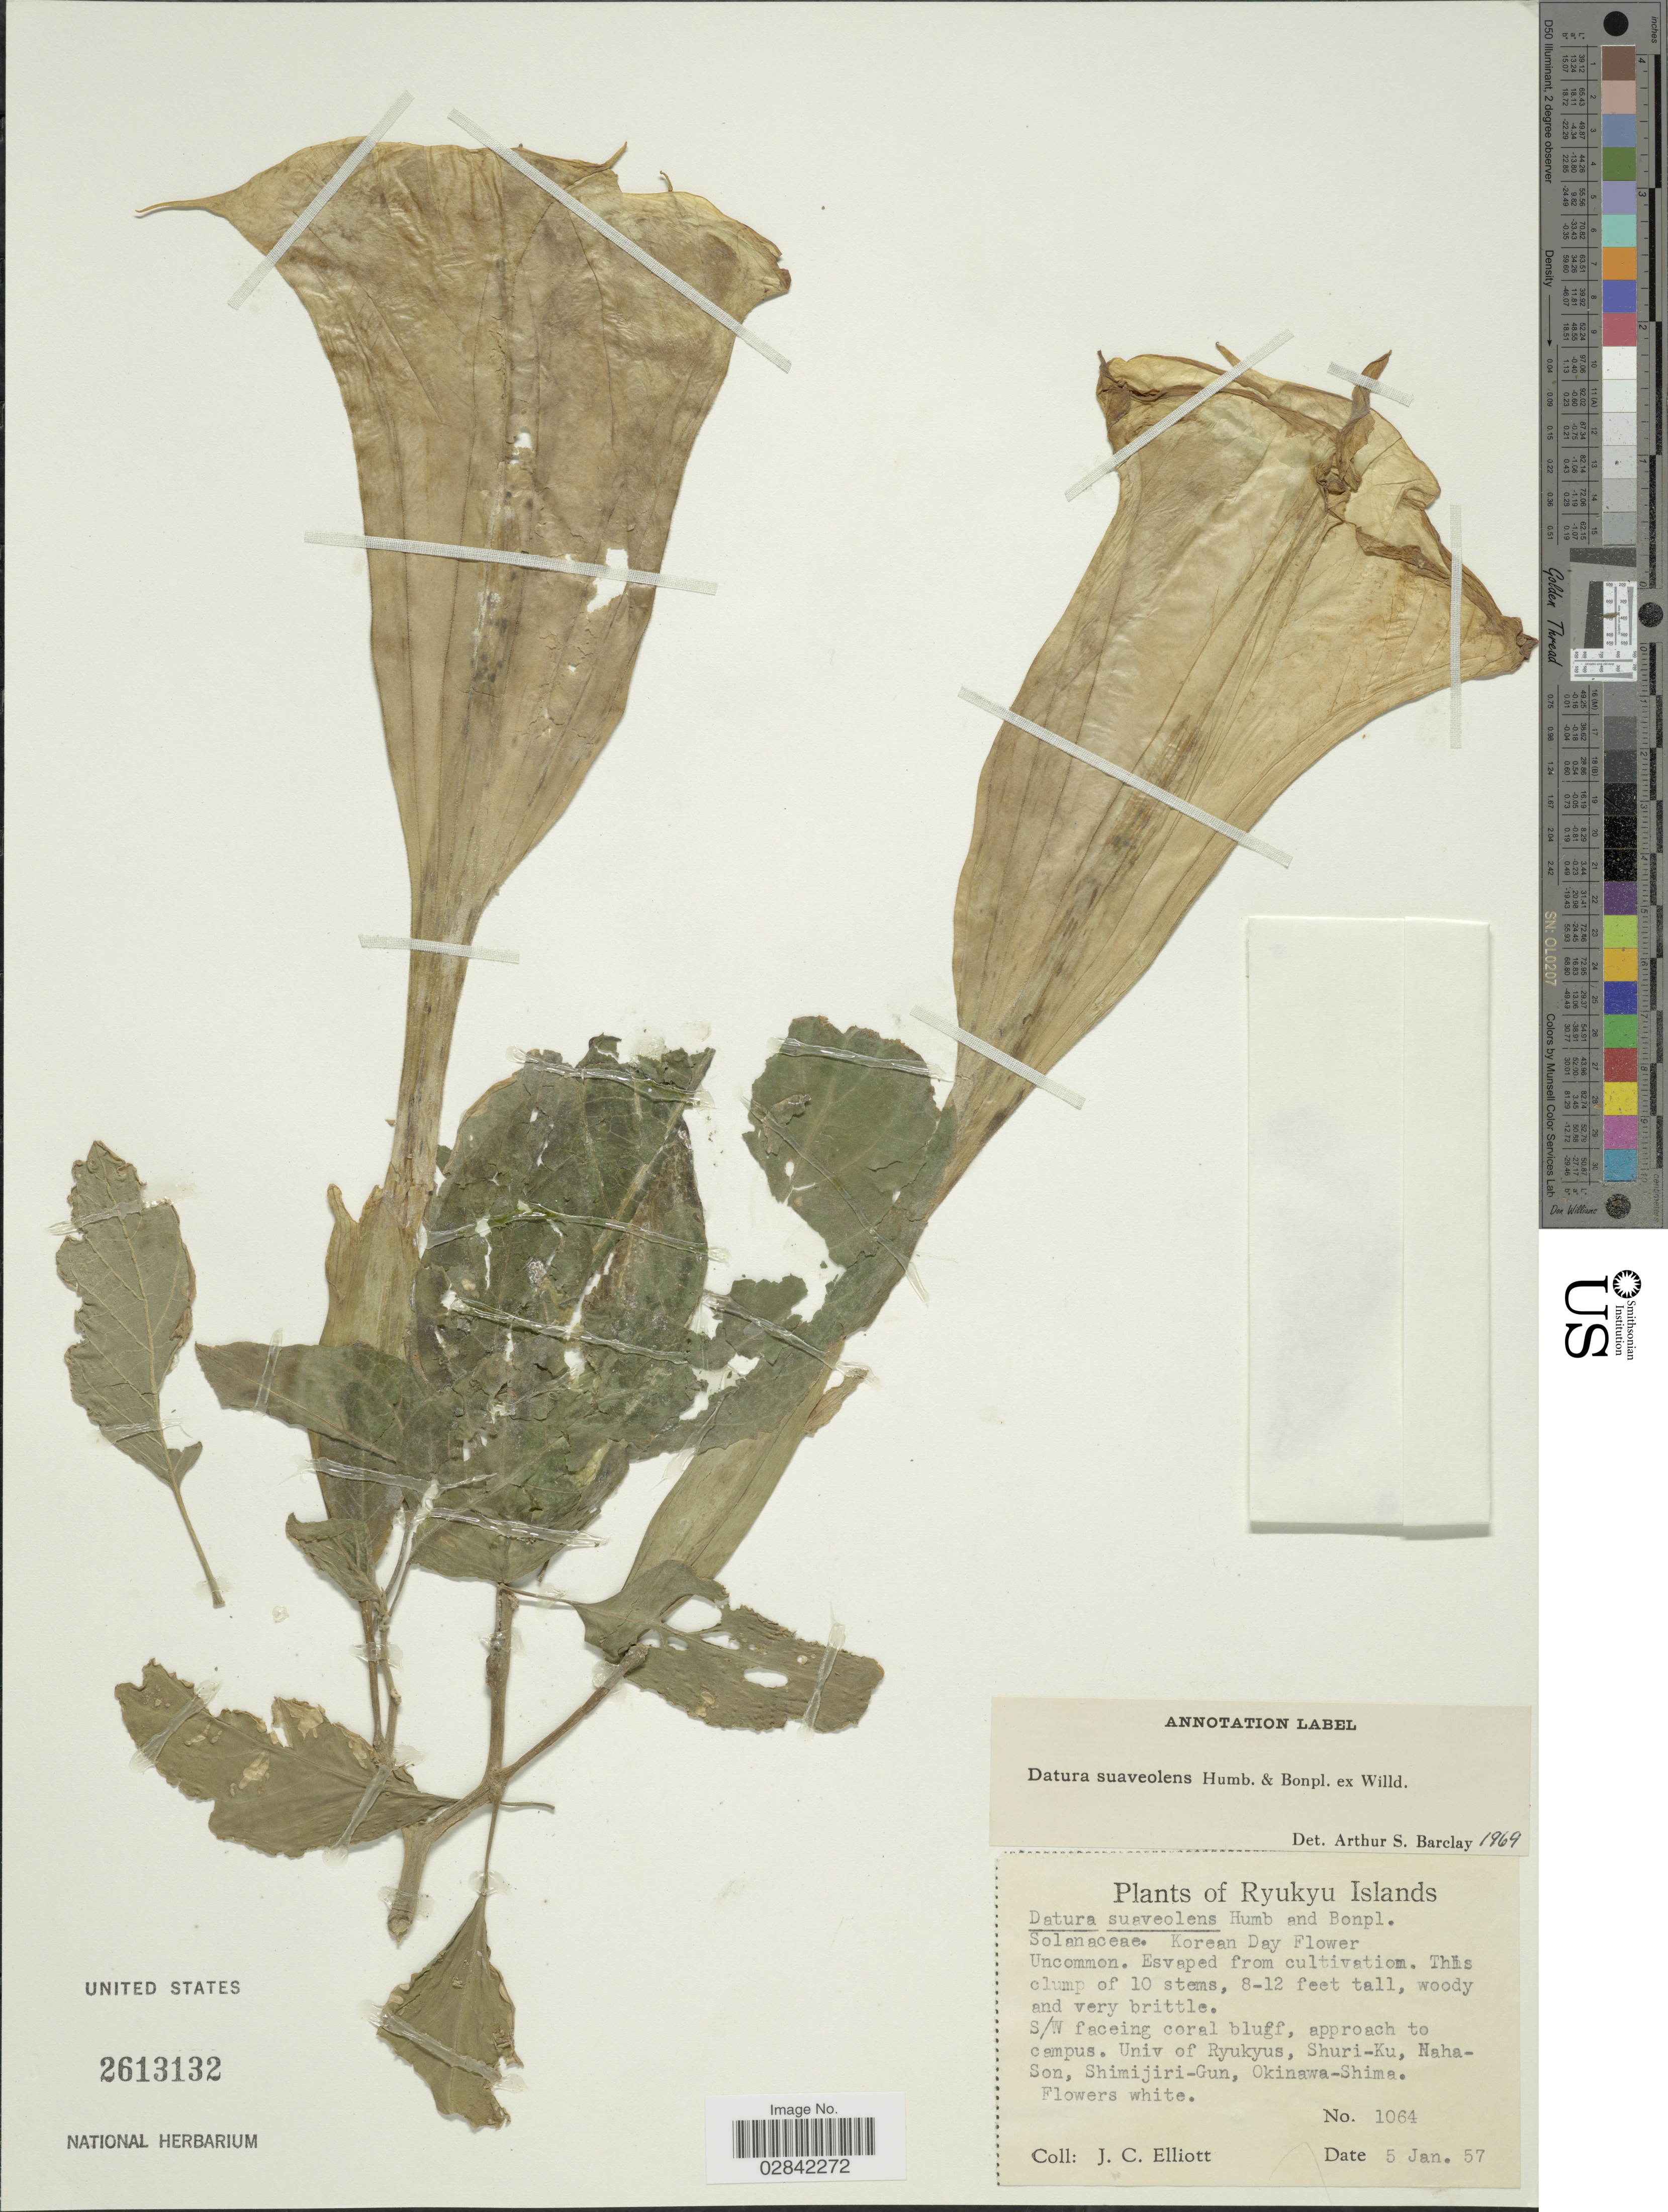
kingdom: Plantae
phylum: Tracheophyta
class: Magnoliopsida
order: Solanales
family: Solanaceae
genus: Brugmansia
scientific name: Brugmansia suaveolens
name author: (Humb. & Bonpl. ex Willd.) Brecht. & J. Presl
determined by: (US) Smithsonian Institution - National Museum of Natural History - Department of Botany (UNITED STATES)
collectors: J. C. Elliott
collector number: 1064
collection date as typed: Transcribed d/m/y: 5/1/57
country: Japan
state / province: Okinawa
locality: Ryukyu Islands, S/W faceing coral bluff, approach to campus, Univ. of Ryukyus, Shuri-Ku, Naha-Son, Shimijiri-Gun, Okinawa-Shima.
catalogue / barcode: US 2613132